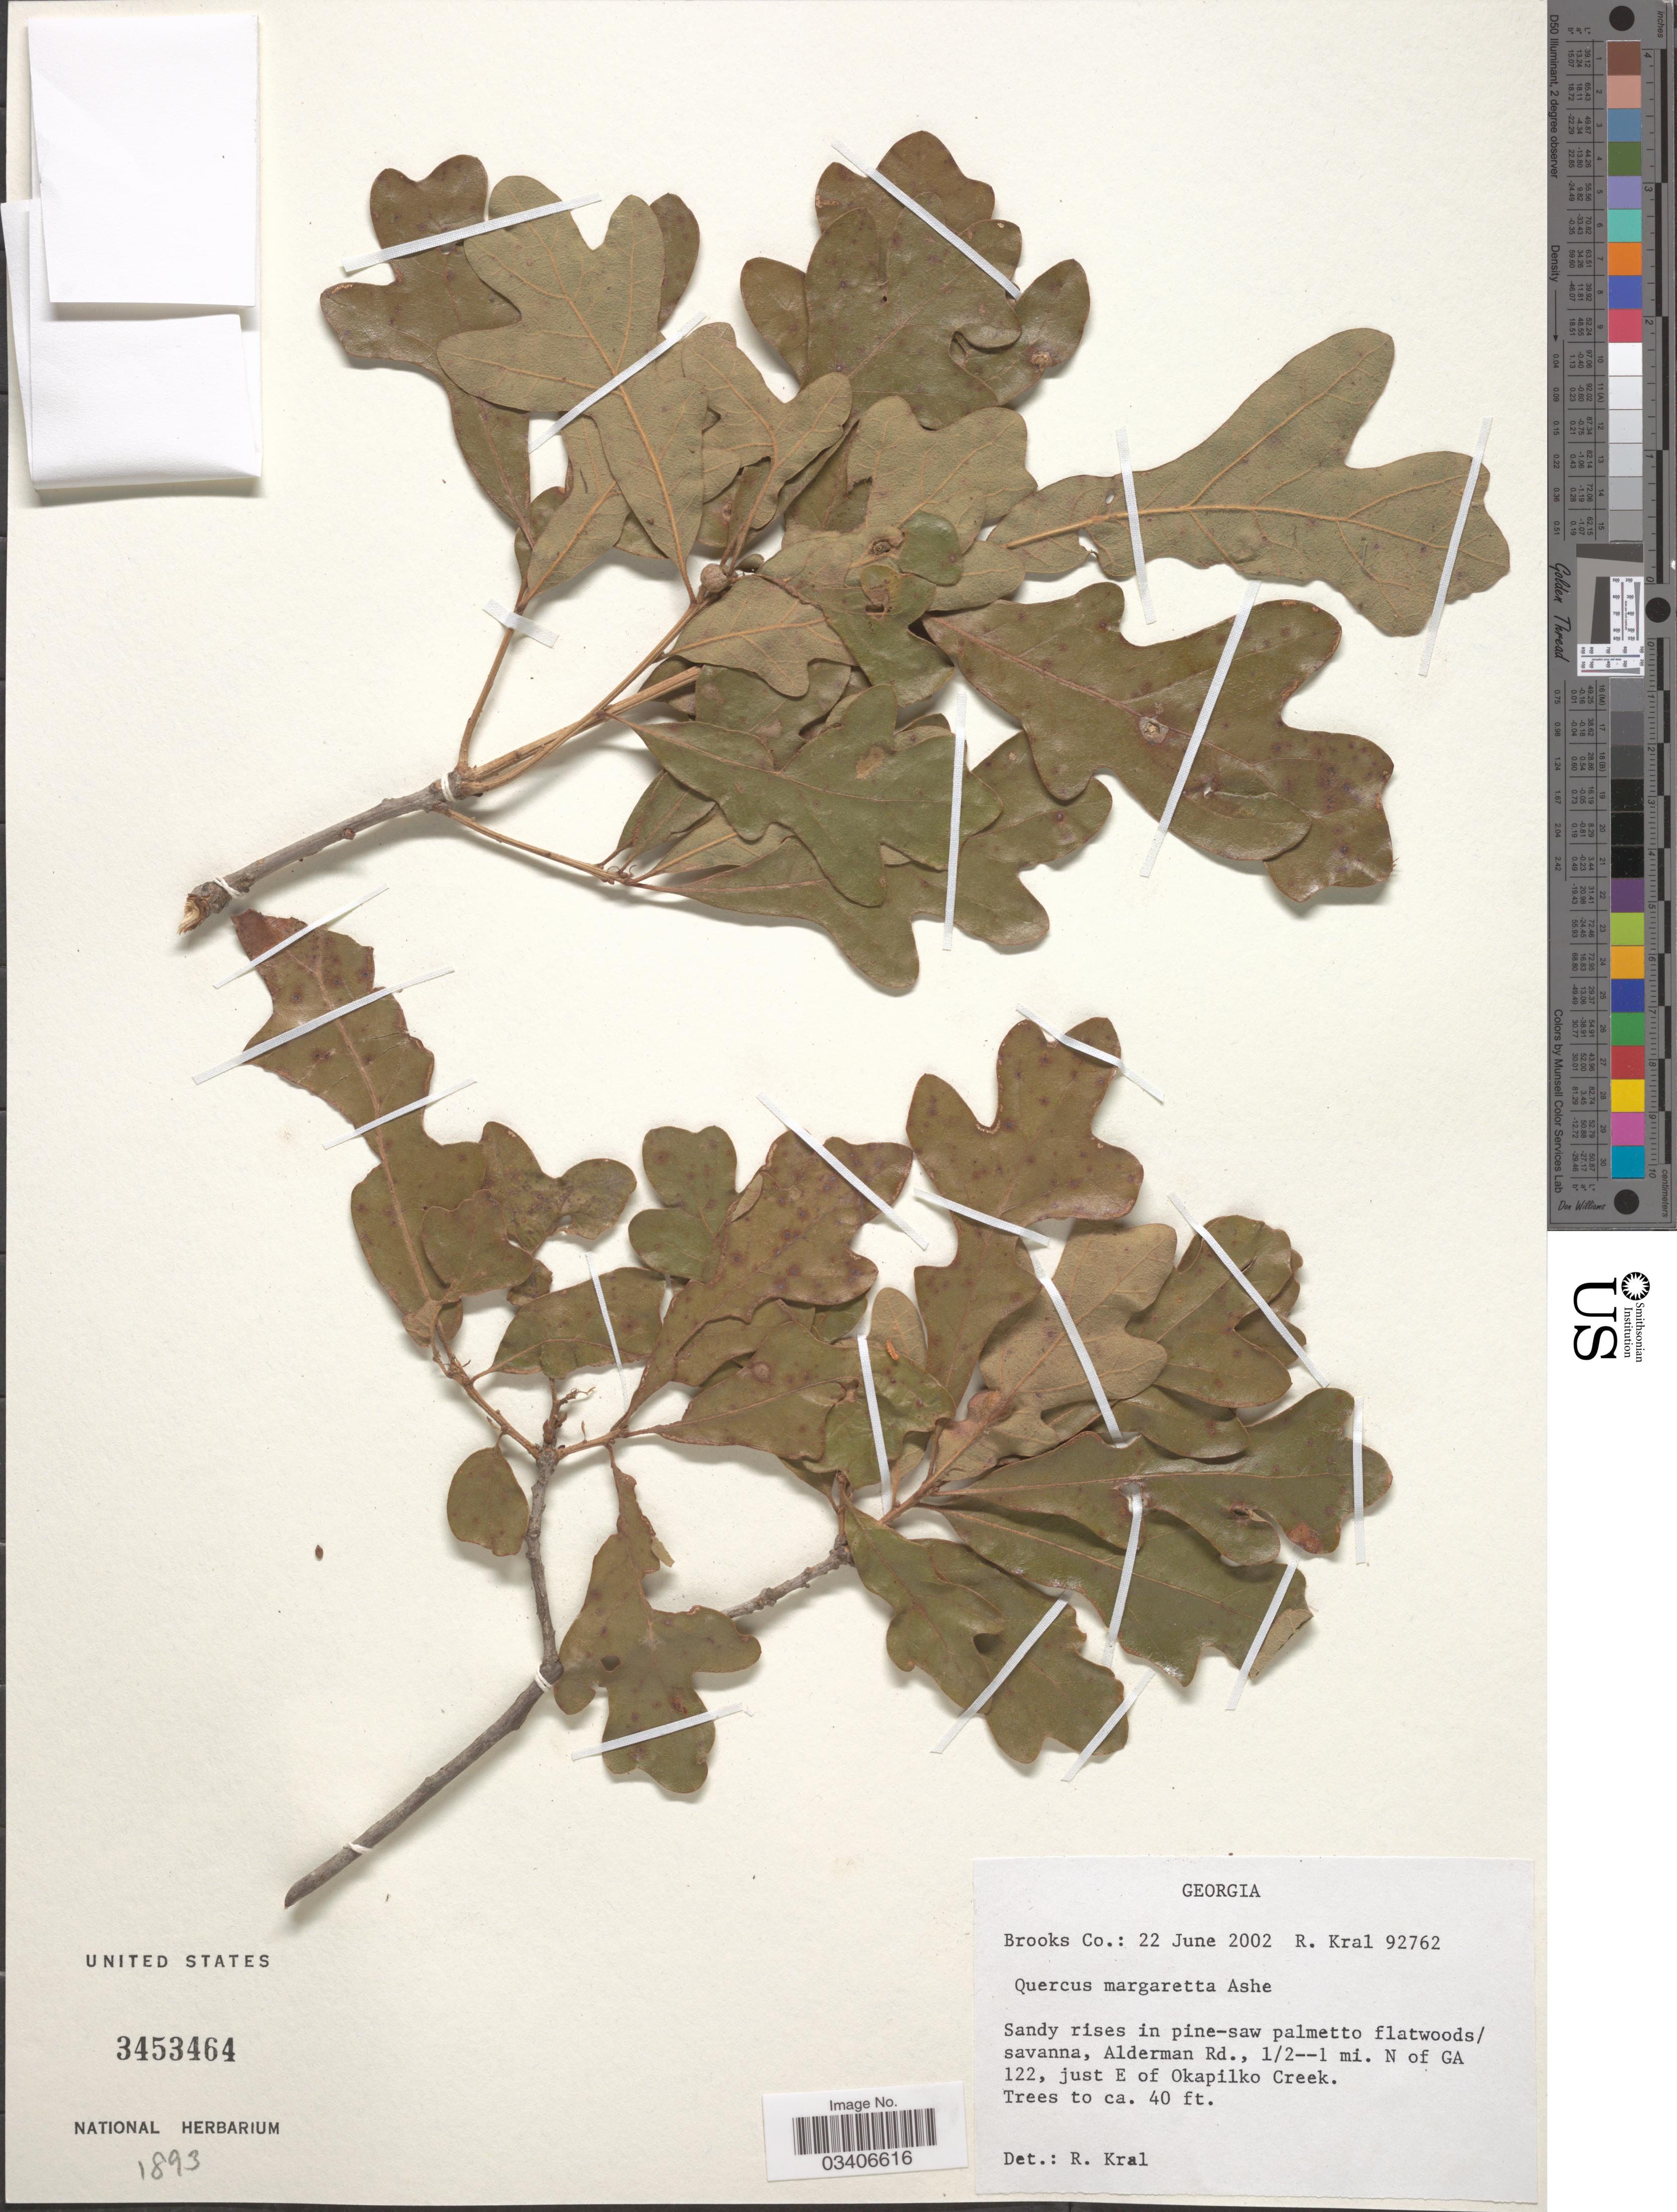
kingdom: Plantae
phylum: Tracheophyta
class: Magnoliopsida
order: Fagales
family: Fagaceae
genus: Quercus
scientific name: Quercus margarettae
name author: Ashe ex Small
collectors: R. Kral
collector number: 92762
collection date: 2002-06-22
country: United States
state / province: Georgia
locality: Brooks Co.: Alderman Rd., ½ - 1 mi. N of GA 122, just E of Okapilko Creek.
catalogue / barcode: US 3453464